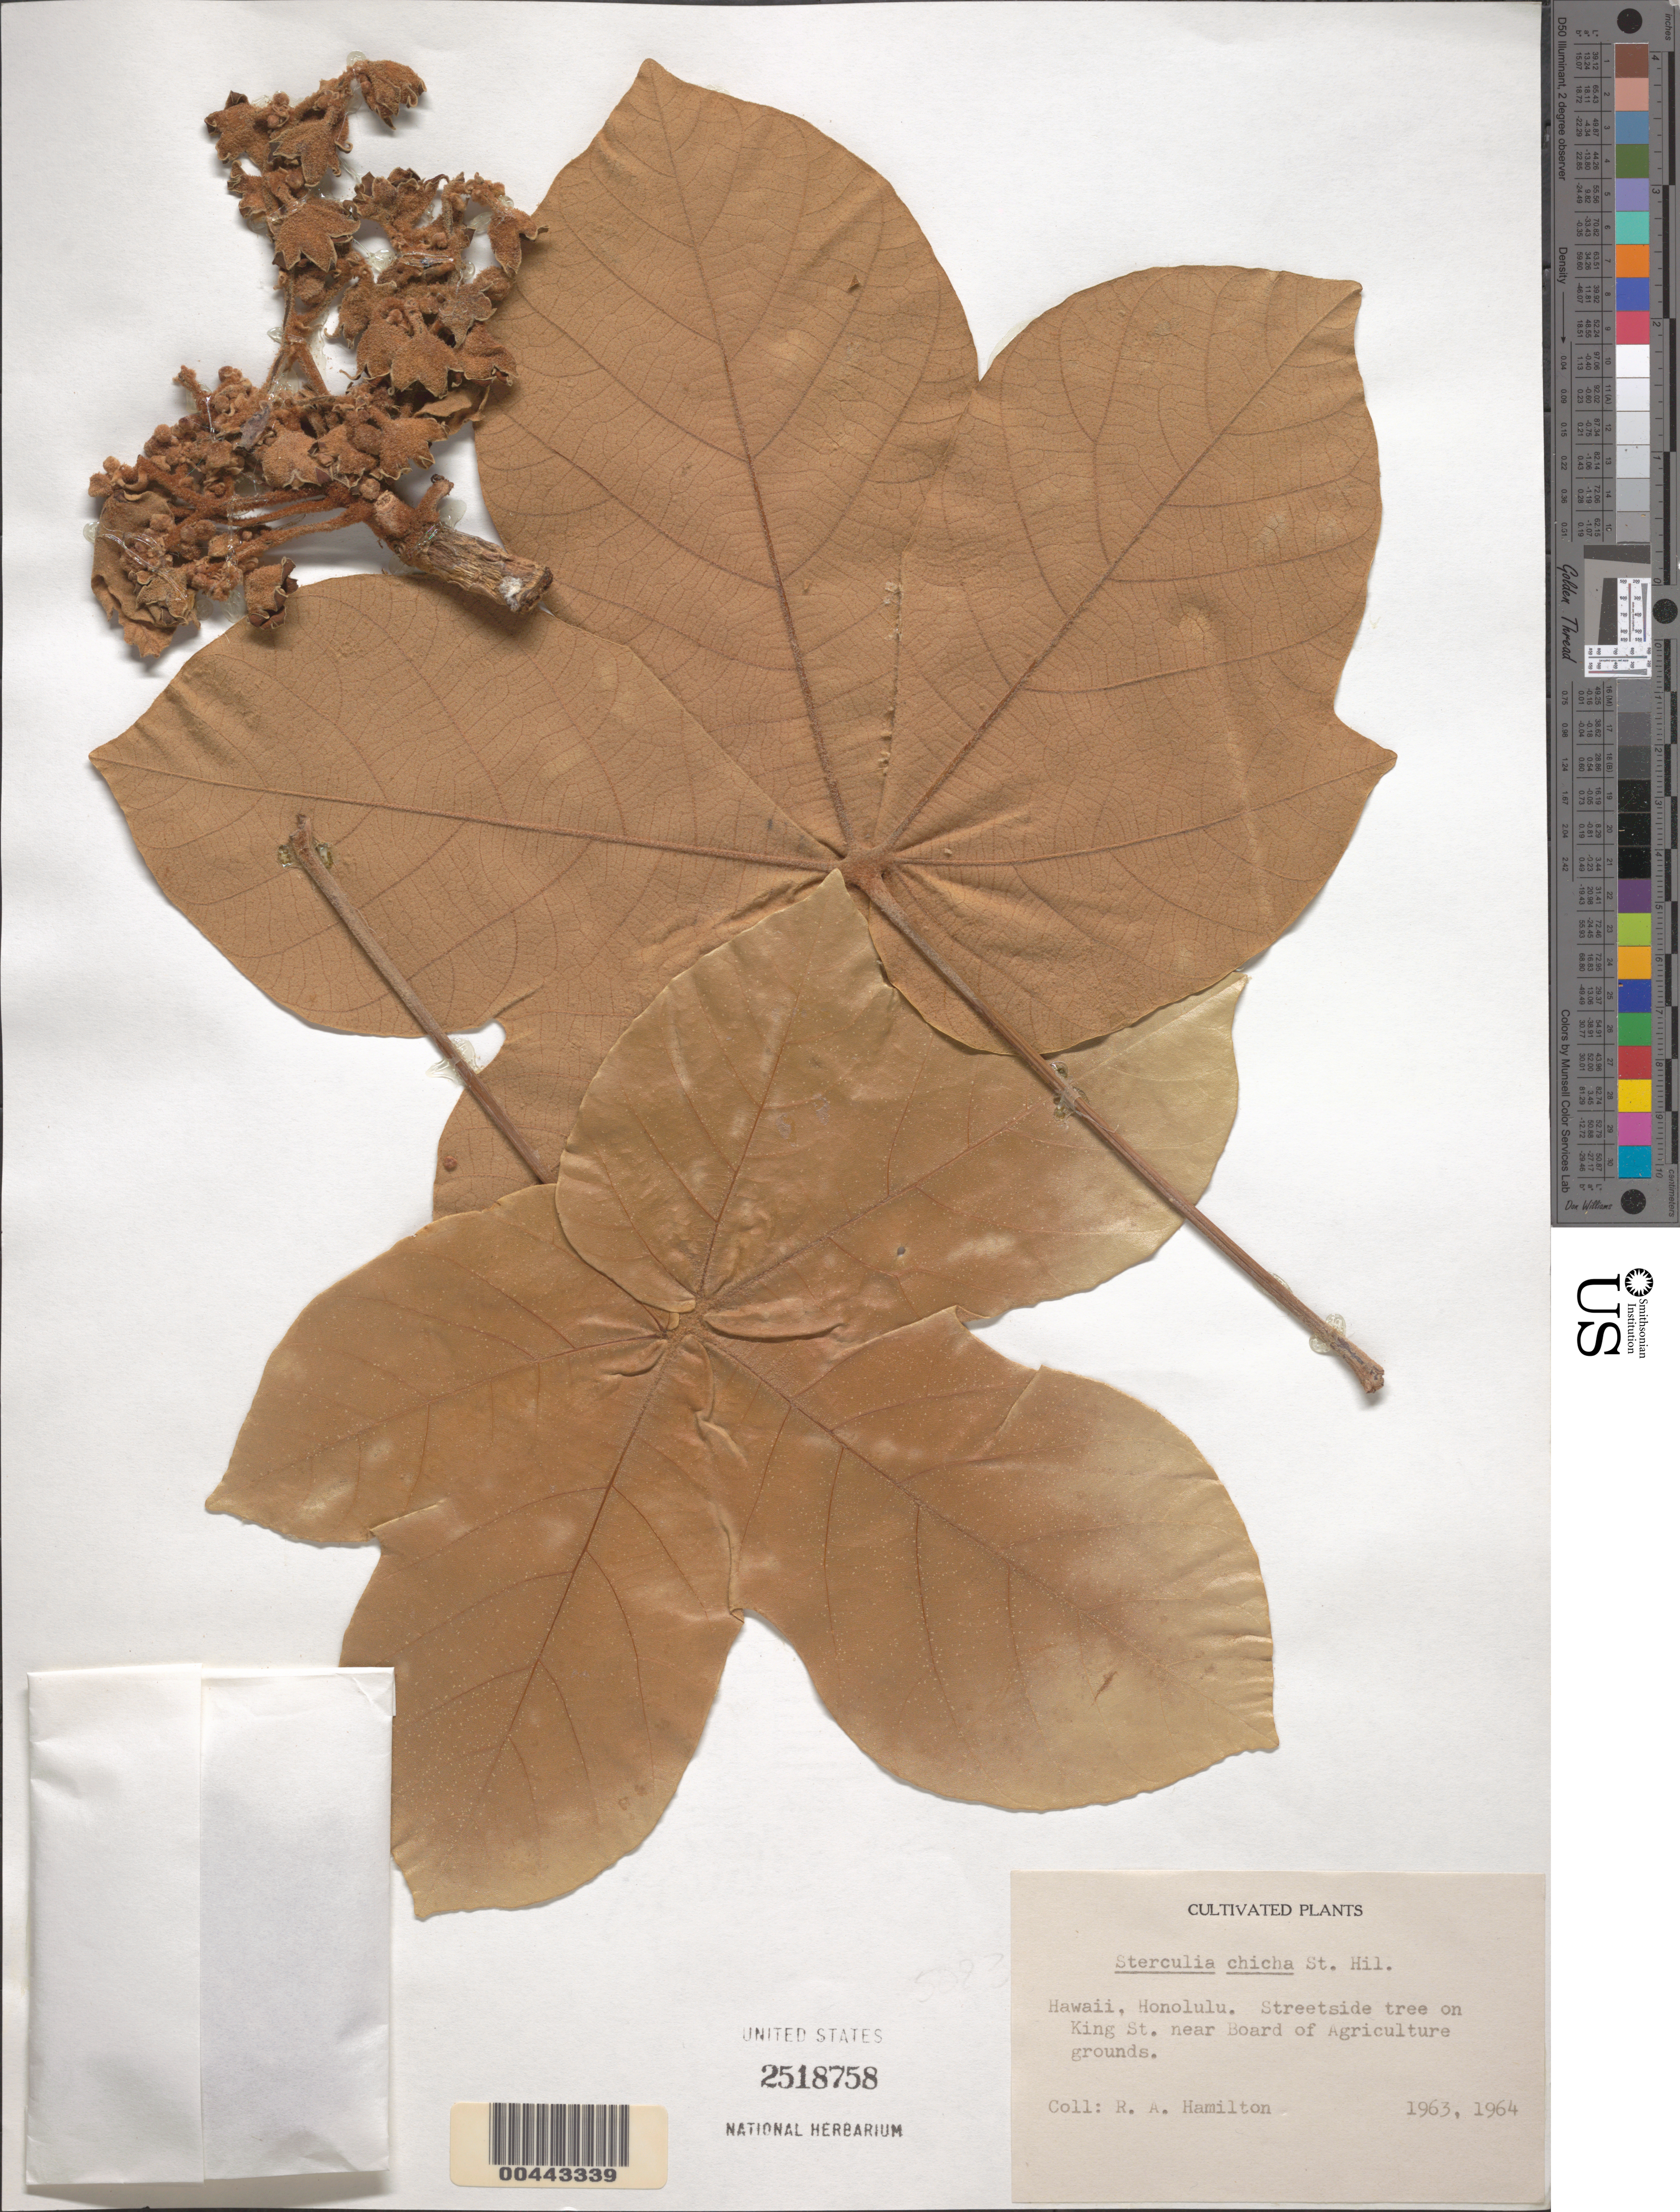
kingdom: Plantae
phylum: Tracheophyta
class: Magnoliopsida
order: Malvales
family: Malvaceae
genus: Sterculia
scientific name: Sterculia chicha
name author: A. St.-Hil.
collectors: R. A. Hamilton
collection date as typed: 1963 and 1964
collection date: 1963,1964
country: United States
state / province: Hawaii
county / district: Honolulu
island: Oahu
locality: Honolulu, on King St near Board of Agriculture grounds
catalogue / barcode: US 2518758